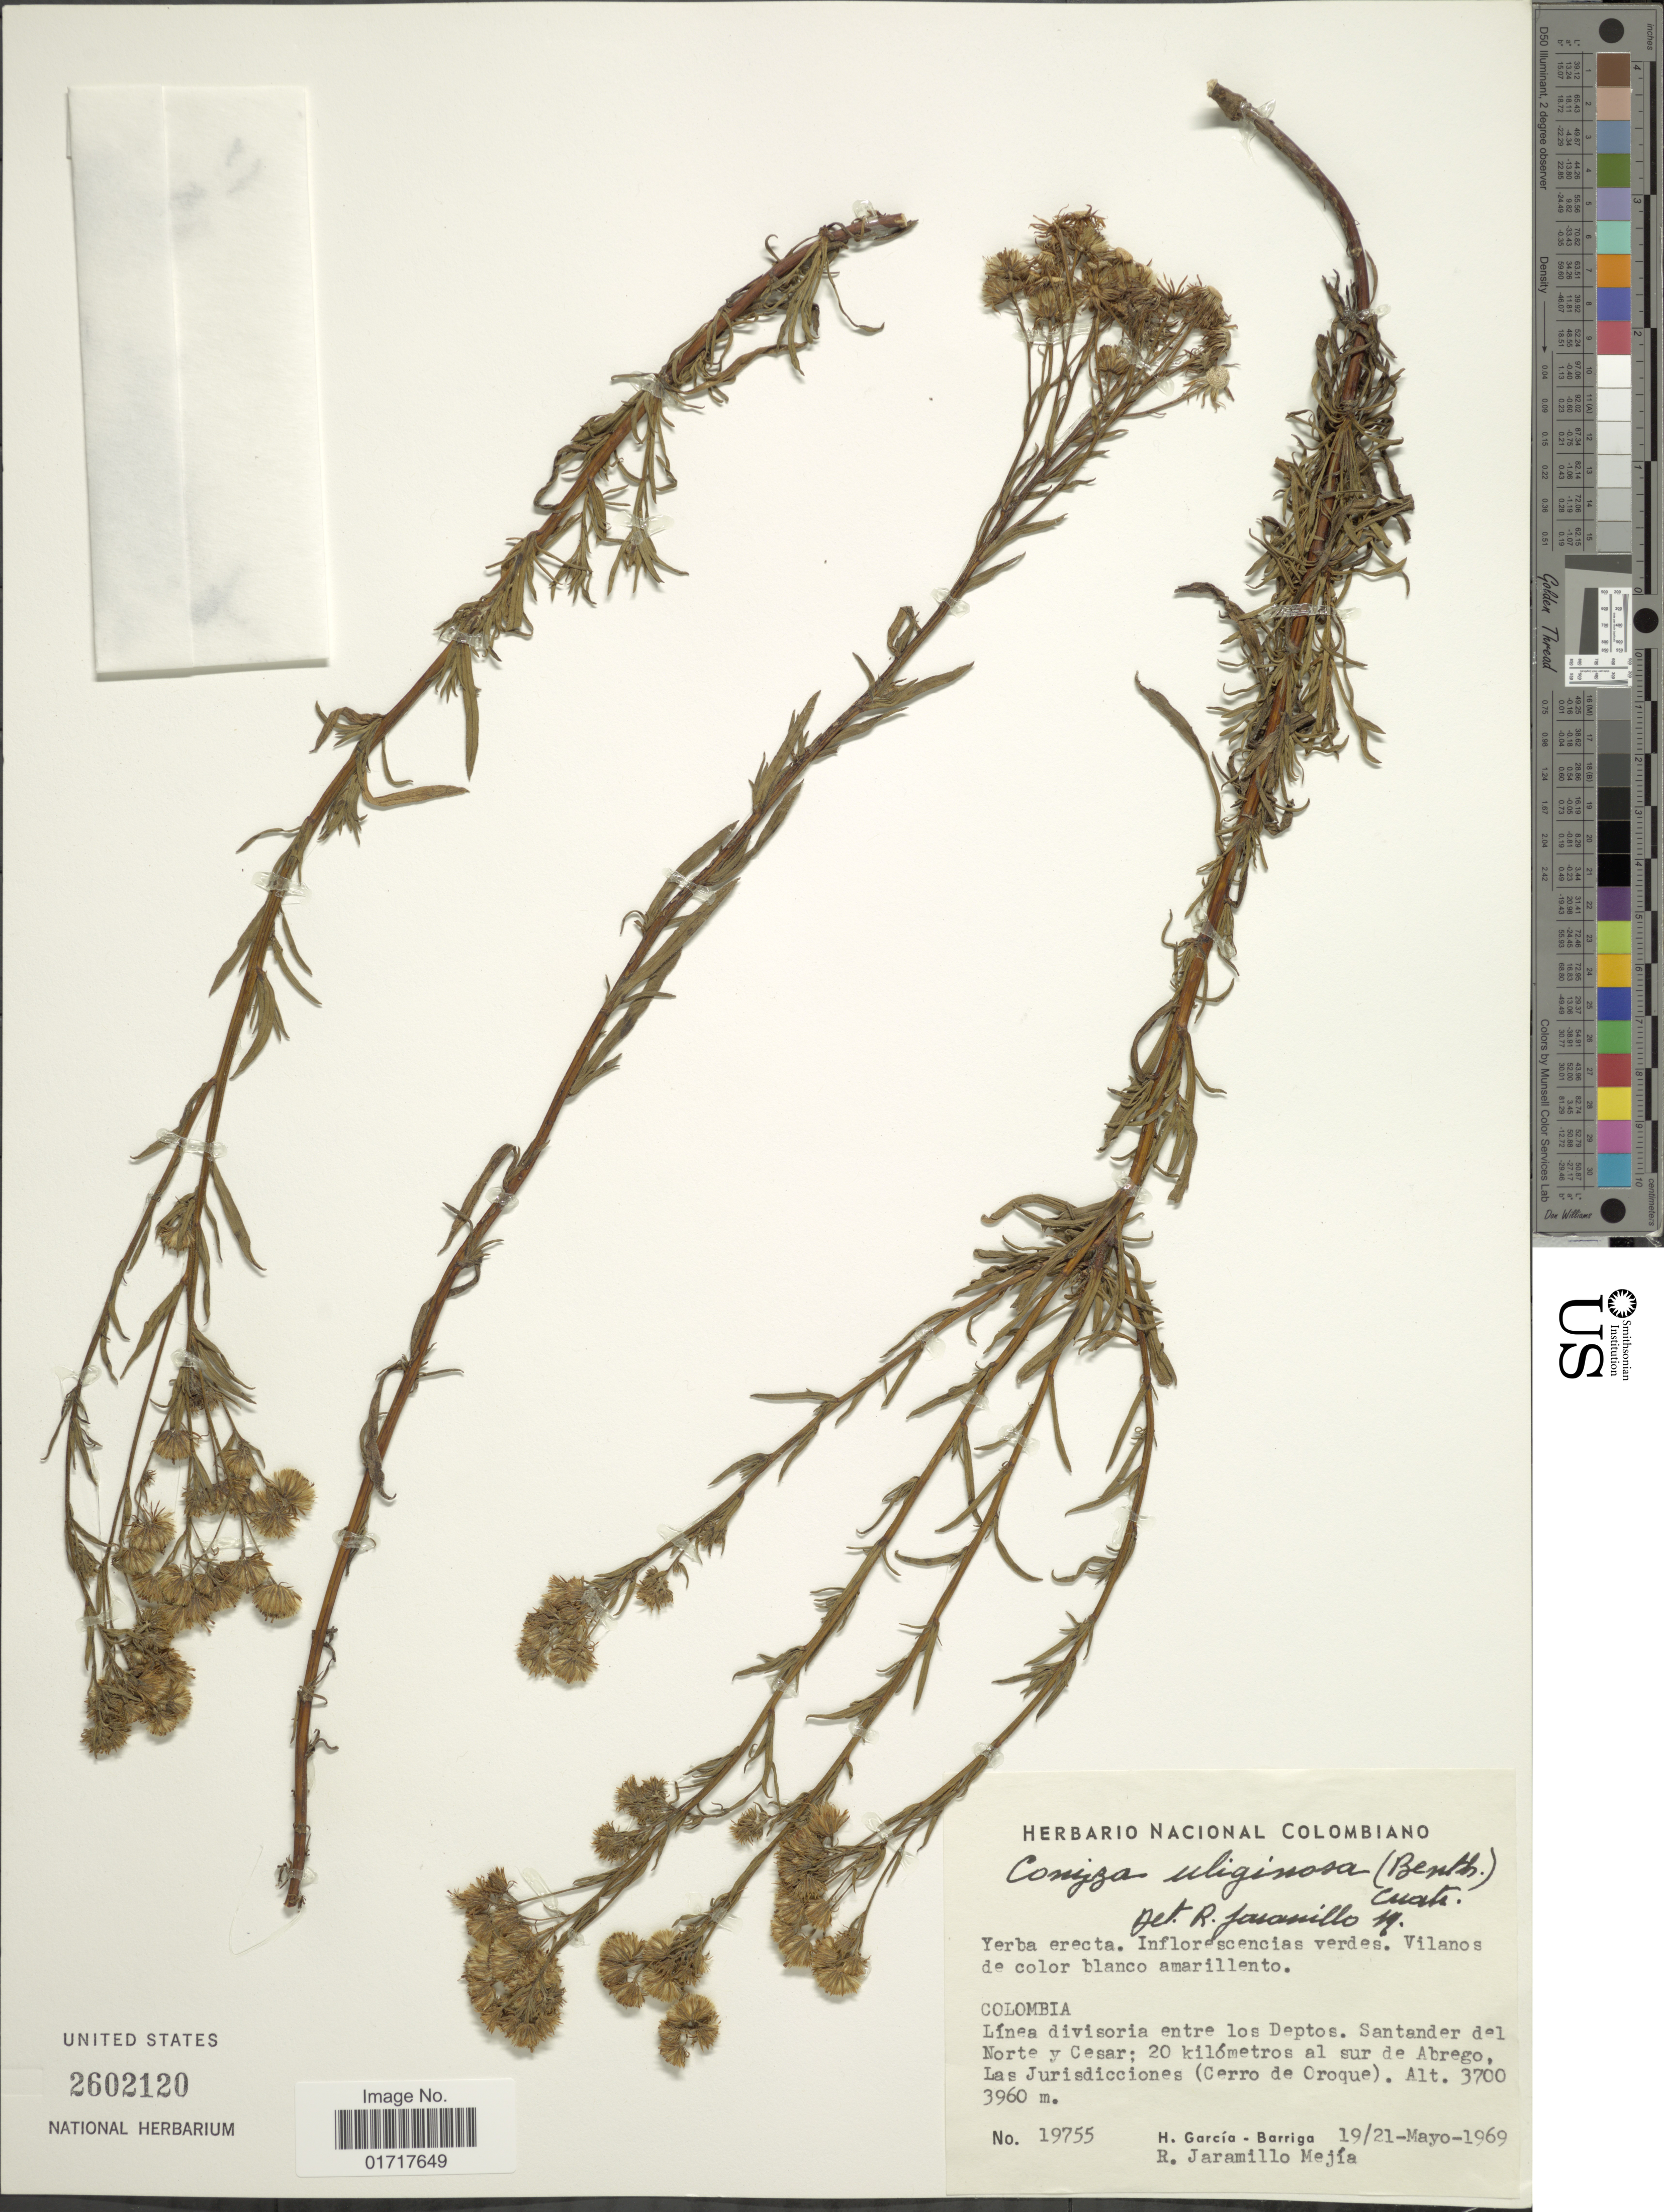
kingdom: Plantae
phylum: Tracheophyta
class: Magnoliopsida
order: Asterales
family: Asteraceae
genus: Conyza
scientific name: Conyza uliginosa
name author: (Benth.) Cuatrec.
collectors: H. García Barriga & R. Jaramillo M.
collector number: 19755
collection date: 1969-05-19/1969-05-21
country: Colombia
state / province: Norte de Santander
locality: Linea divisoria entre los Deptos. Santander del Norte y Cesar; 20 kilometers al sur de Abrego. Las Jurisdicciones.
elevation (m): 3700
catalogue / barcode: US 2602120